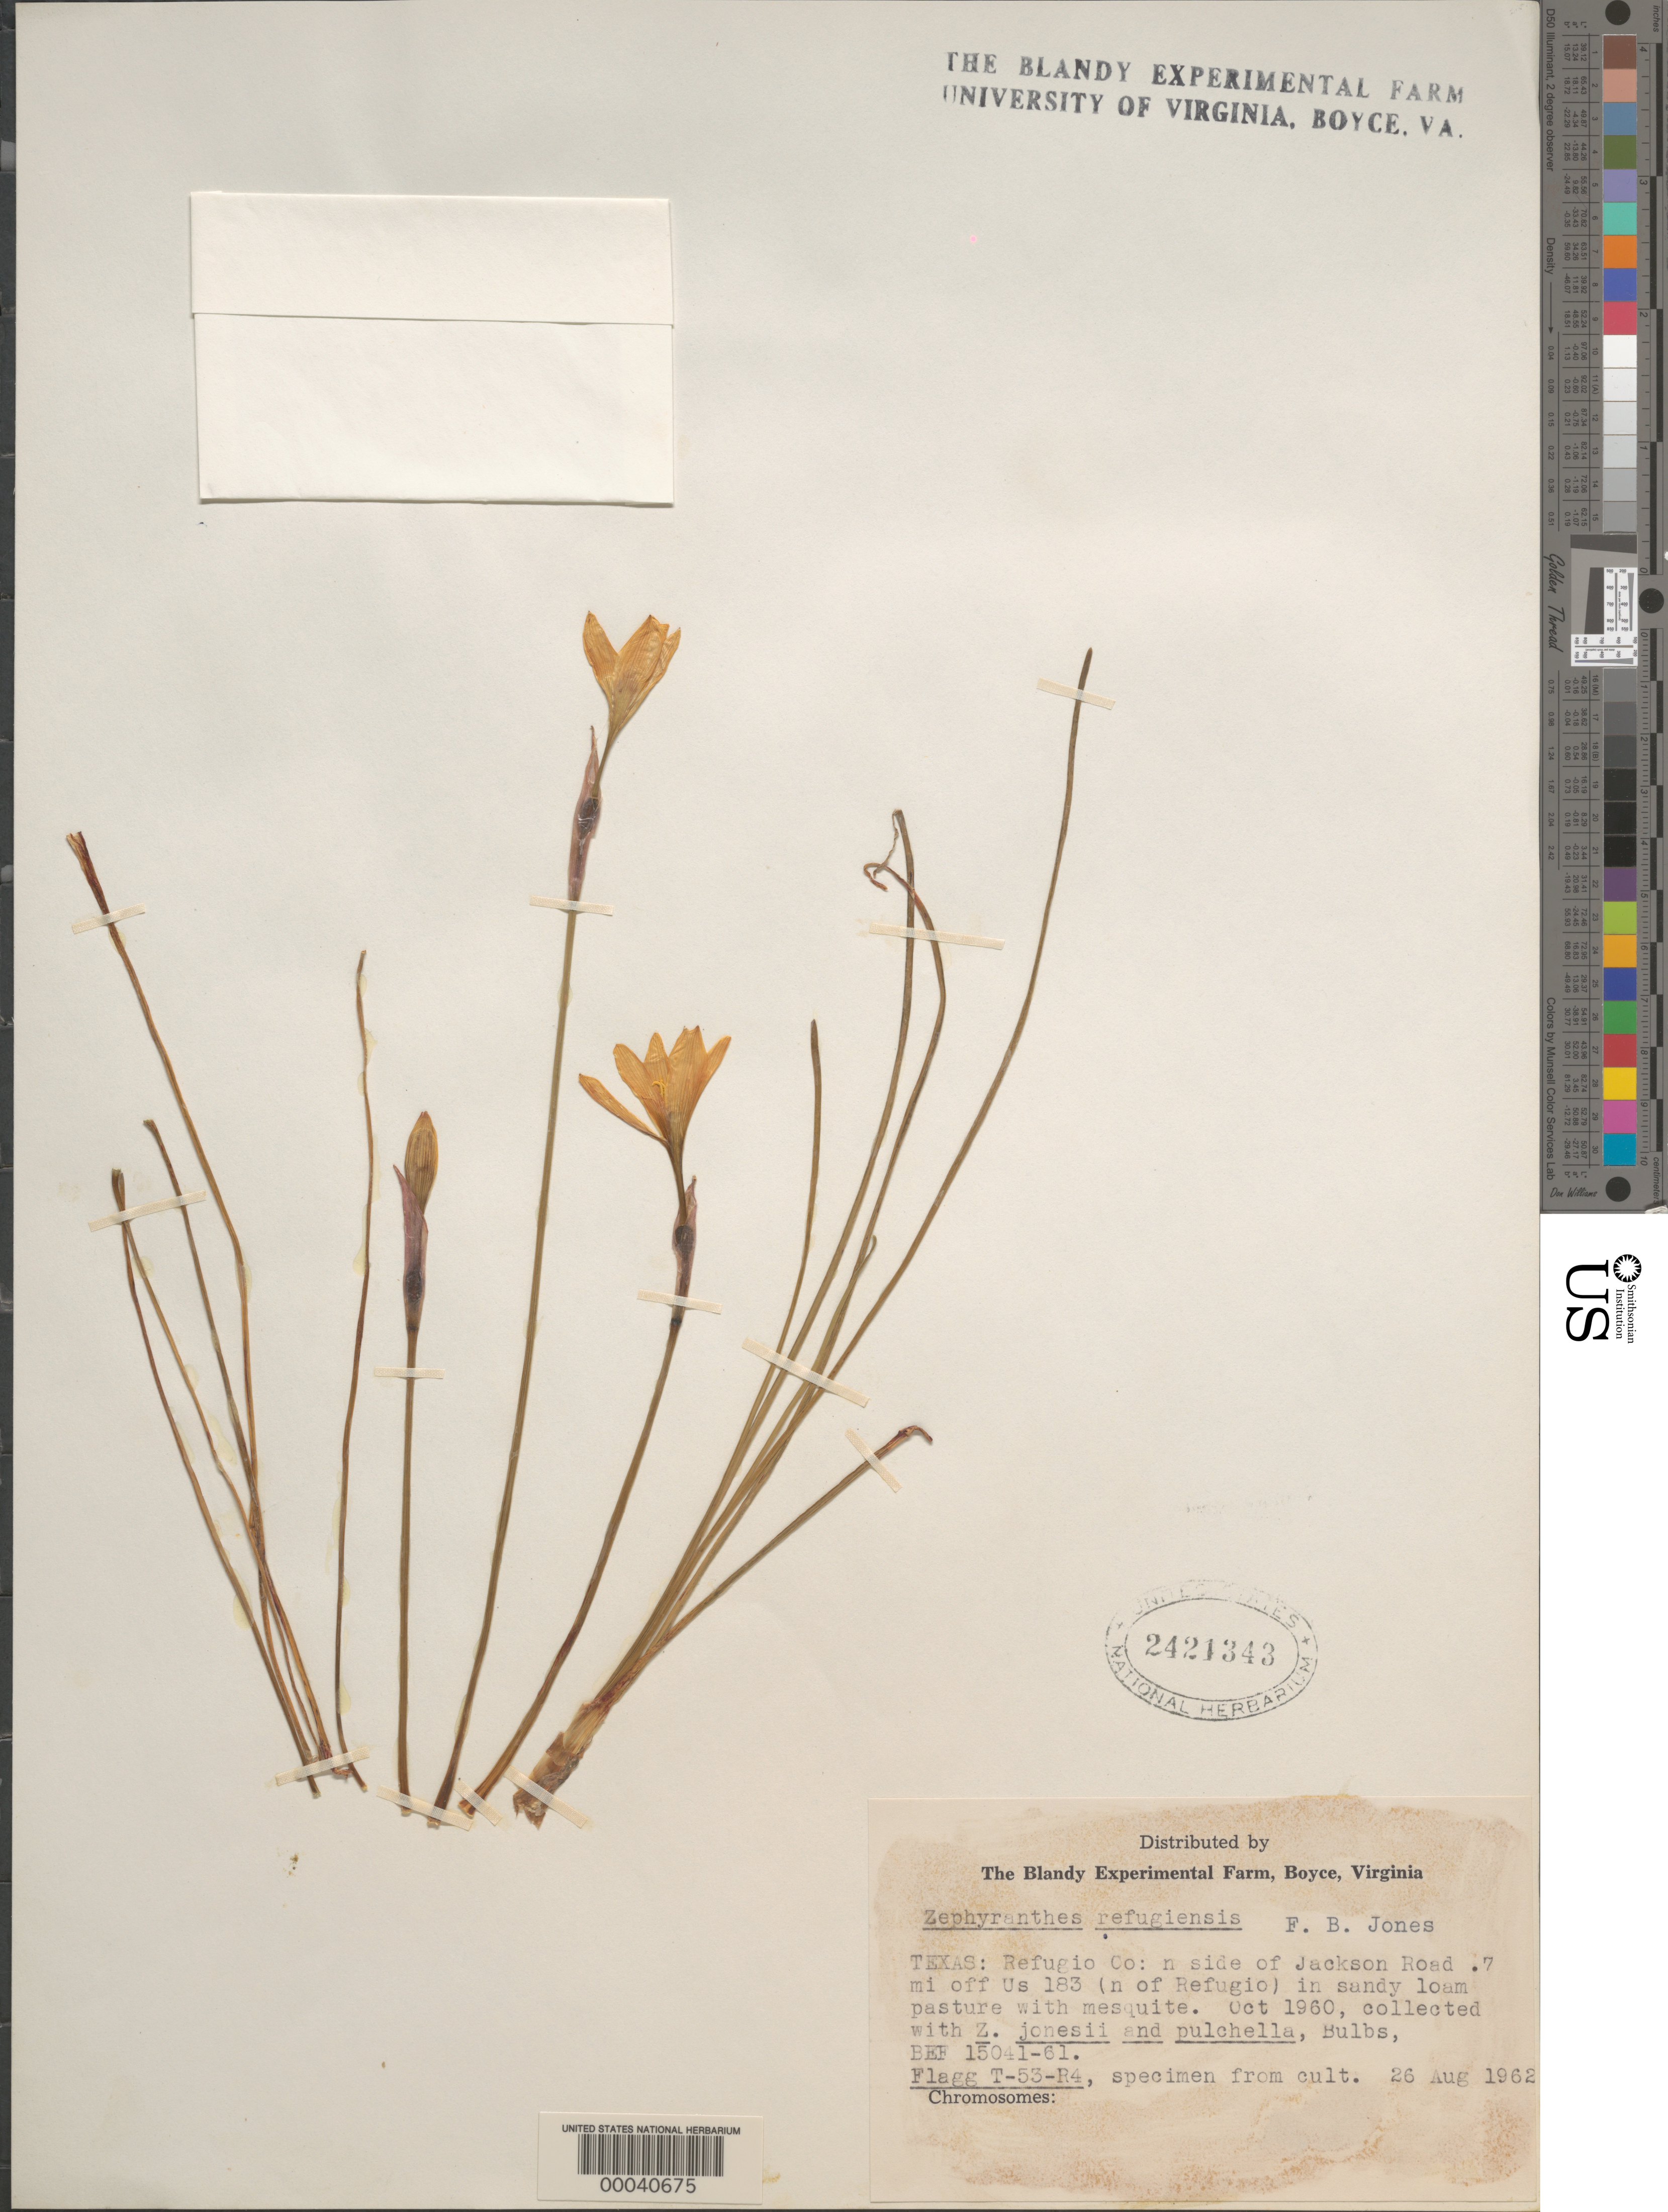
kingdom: Plantae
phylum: Tracheophyta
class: Liliopsida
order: Asparagales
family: Amaryllidaceae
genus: Zephyranthes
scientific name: Zephyranthes refugiensis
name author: F.B. Jones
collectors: R. O. Flagg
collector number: T-53-r4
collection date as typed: Oct 1960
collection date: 1960-10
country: United States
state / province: Texas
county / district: Refugio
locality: N side of jackson rd., 0.7 mi. off u.s. 183 (n of refugio)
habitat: Sandy loam pasture with mesquite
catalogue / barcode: US 2421343